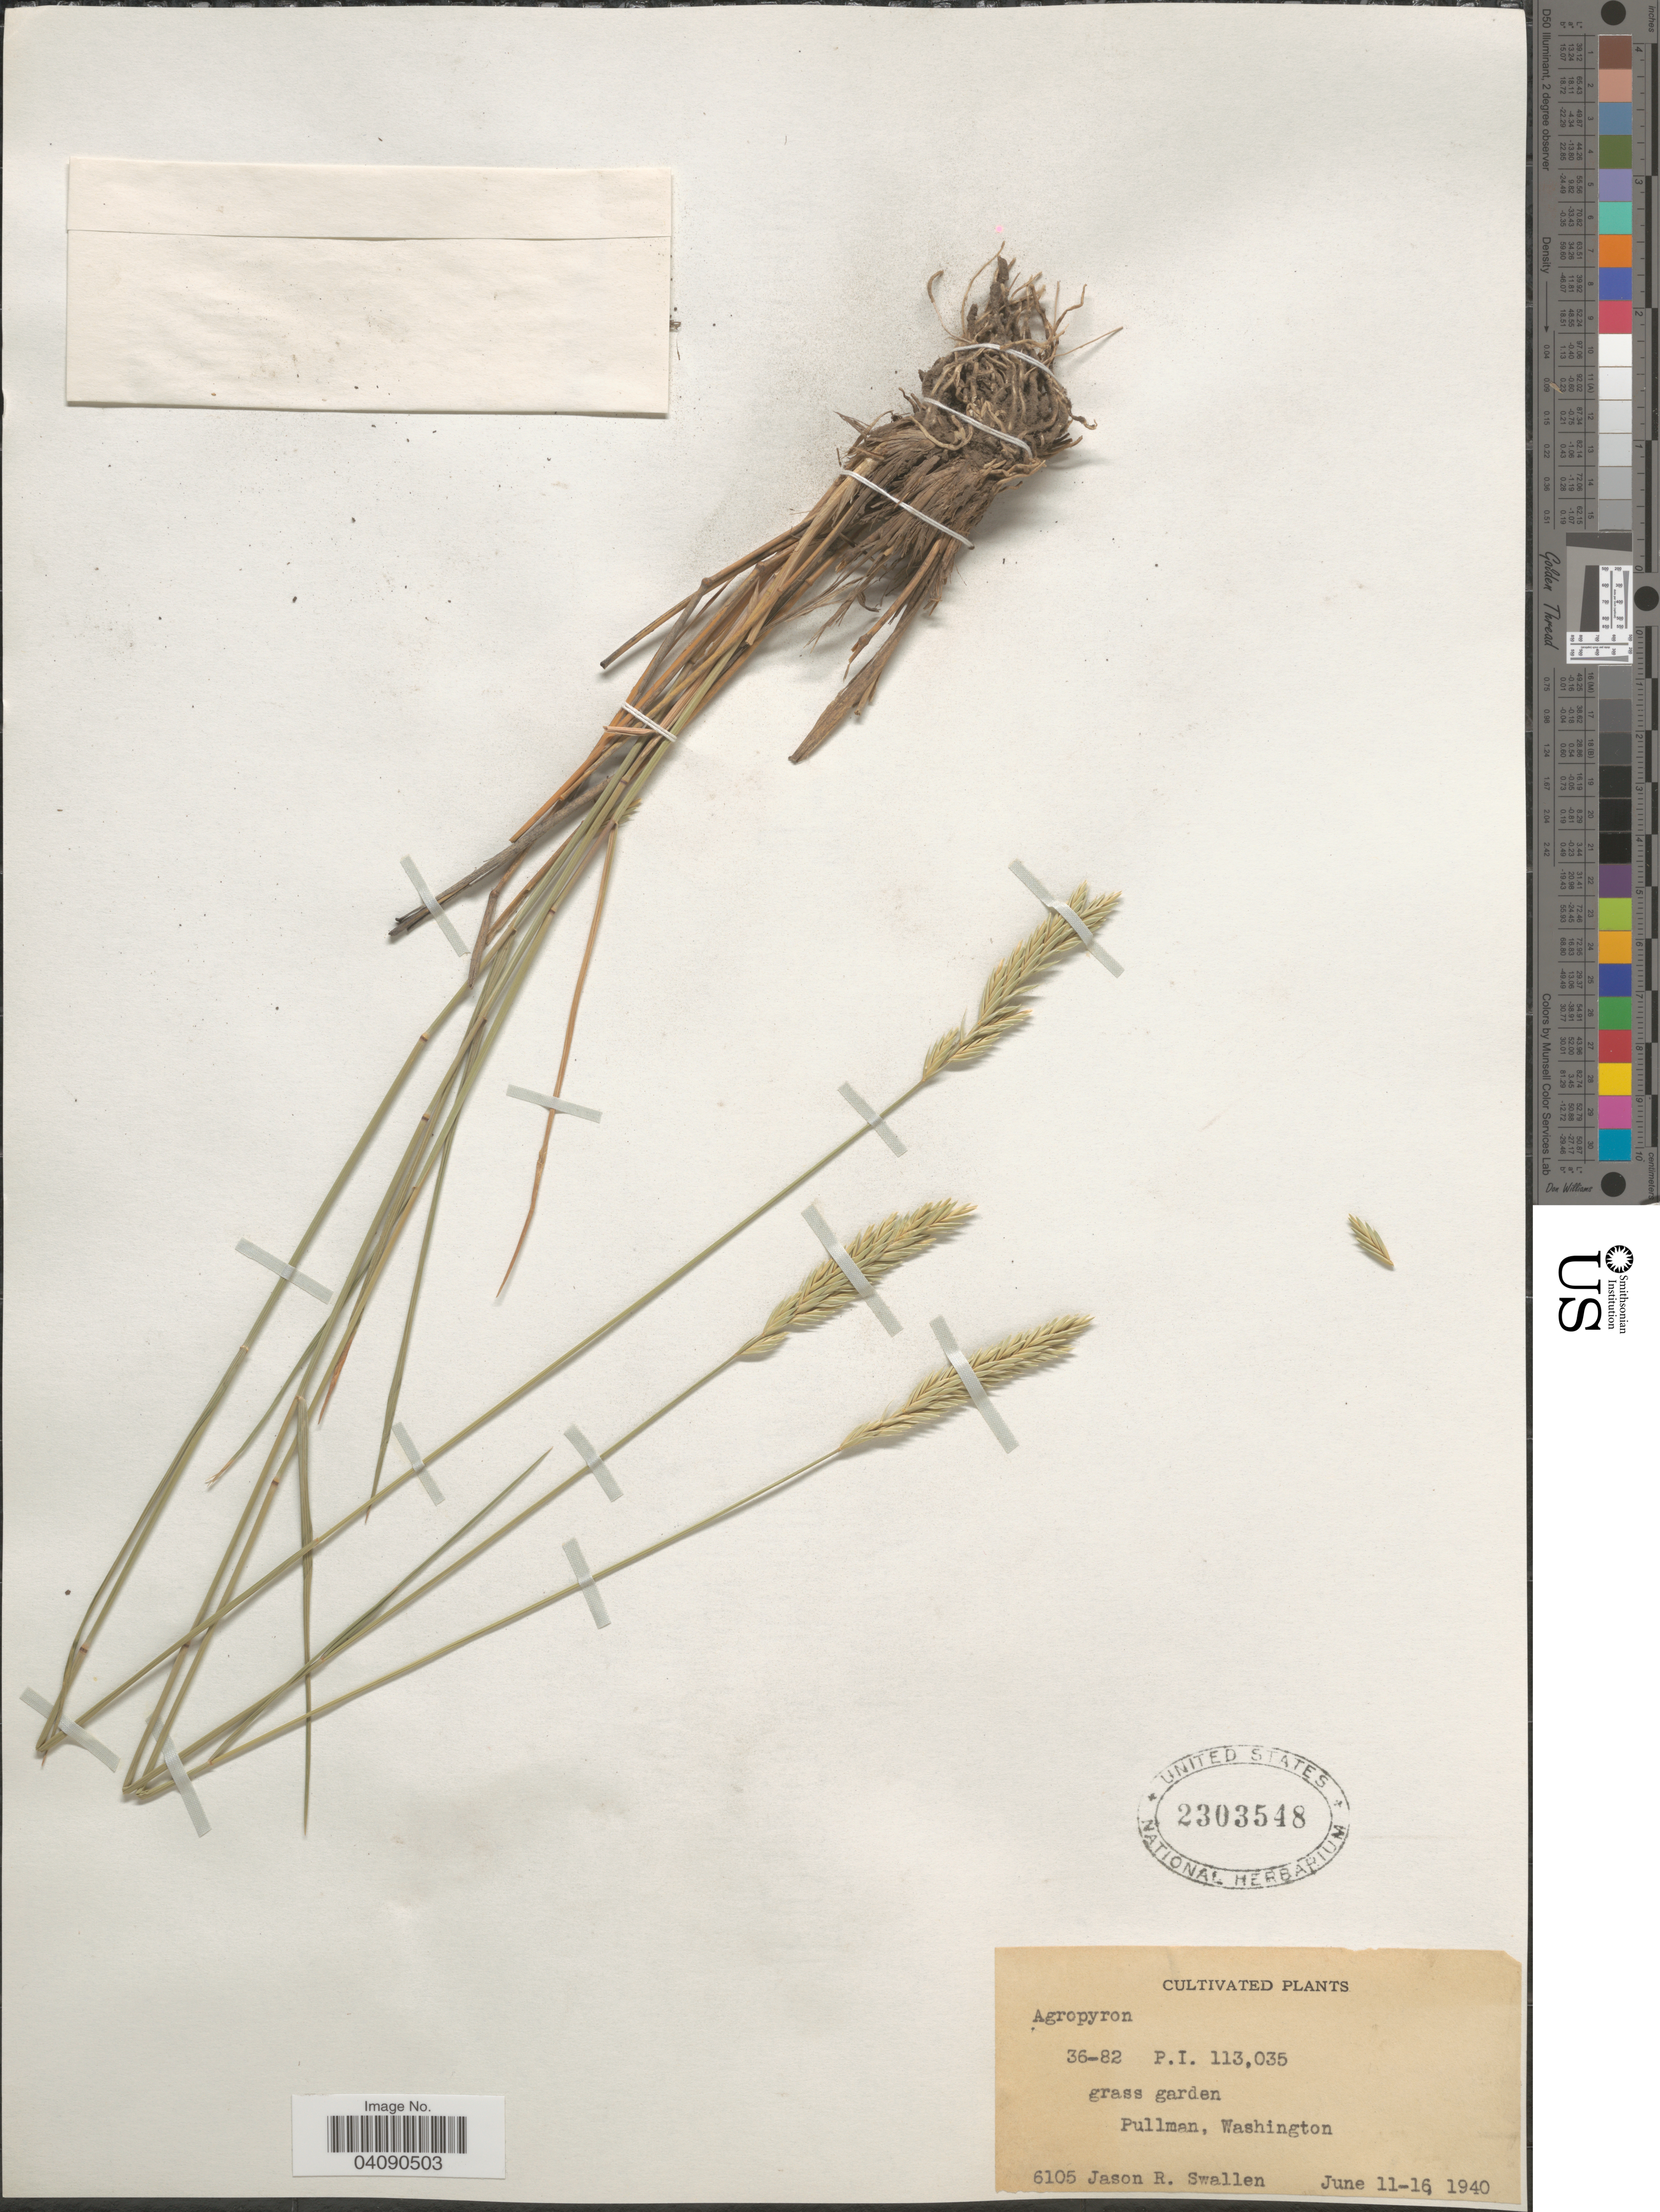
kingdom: Plantae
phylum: Tracheophyta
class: Liliopsida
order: Poales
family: Poaceae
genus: Agropyron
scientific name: Agropyron sp.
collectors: J. R. Swallen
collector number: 6105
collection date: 1940-06-11/1940-06-16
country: United States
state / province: Washington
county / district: Whitman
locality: Grass garden. Pullman.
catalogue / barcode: US 2303548